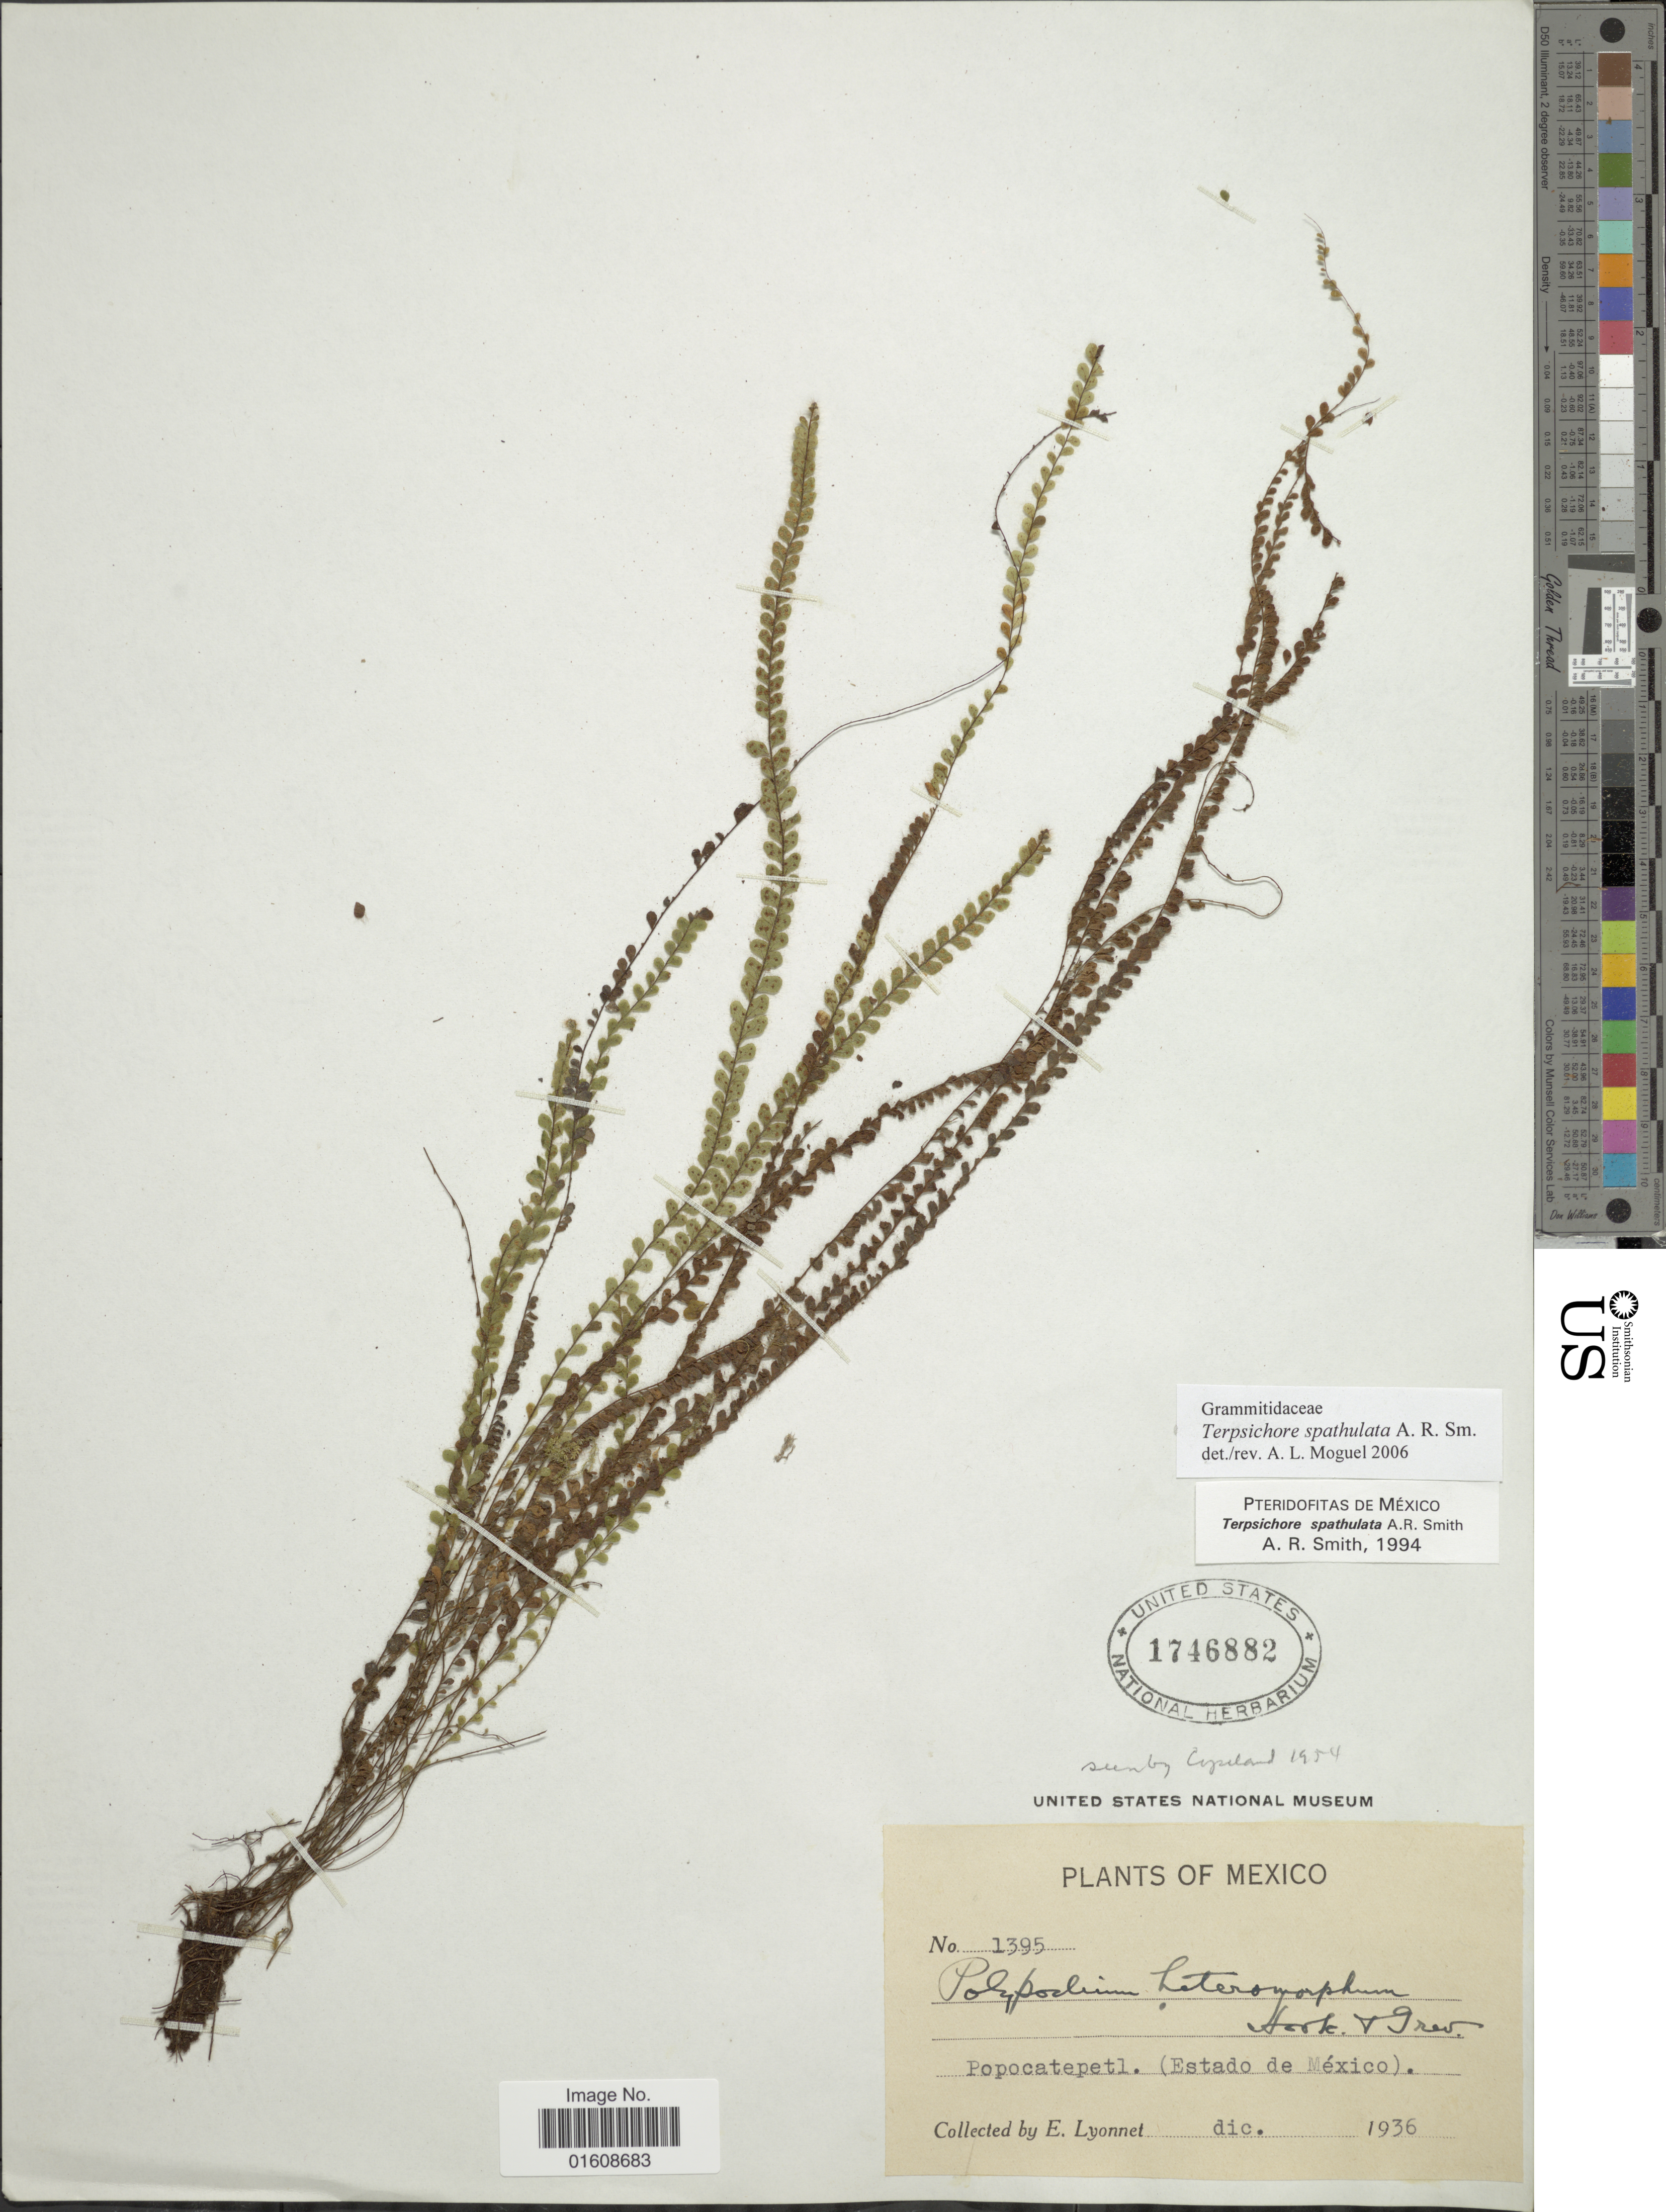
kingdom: Plantae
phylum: Tracheophyta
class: Polypodiopsida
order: Polypodiales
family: Polypodiaceae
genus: Alansmia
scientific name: Alansmia spathulata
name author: (A.R. Sm.) Moguel & M. Kessler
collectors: E. Lyonnet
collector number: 1395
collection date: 1936-12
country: Mexico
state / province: México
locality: Popocatepetl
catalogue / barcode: US 1746882